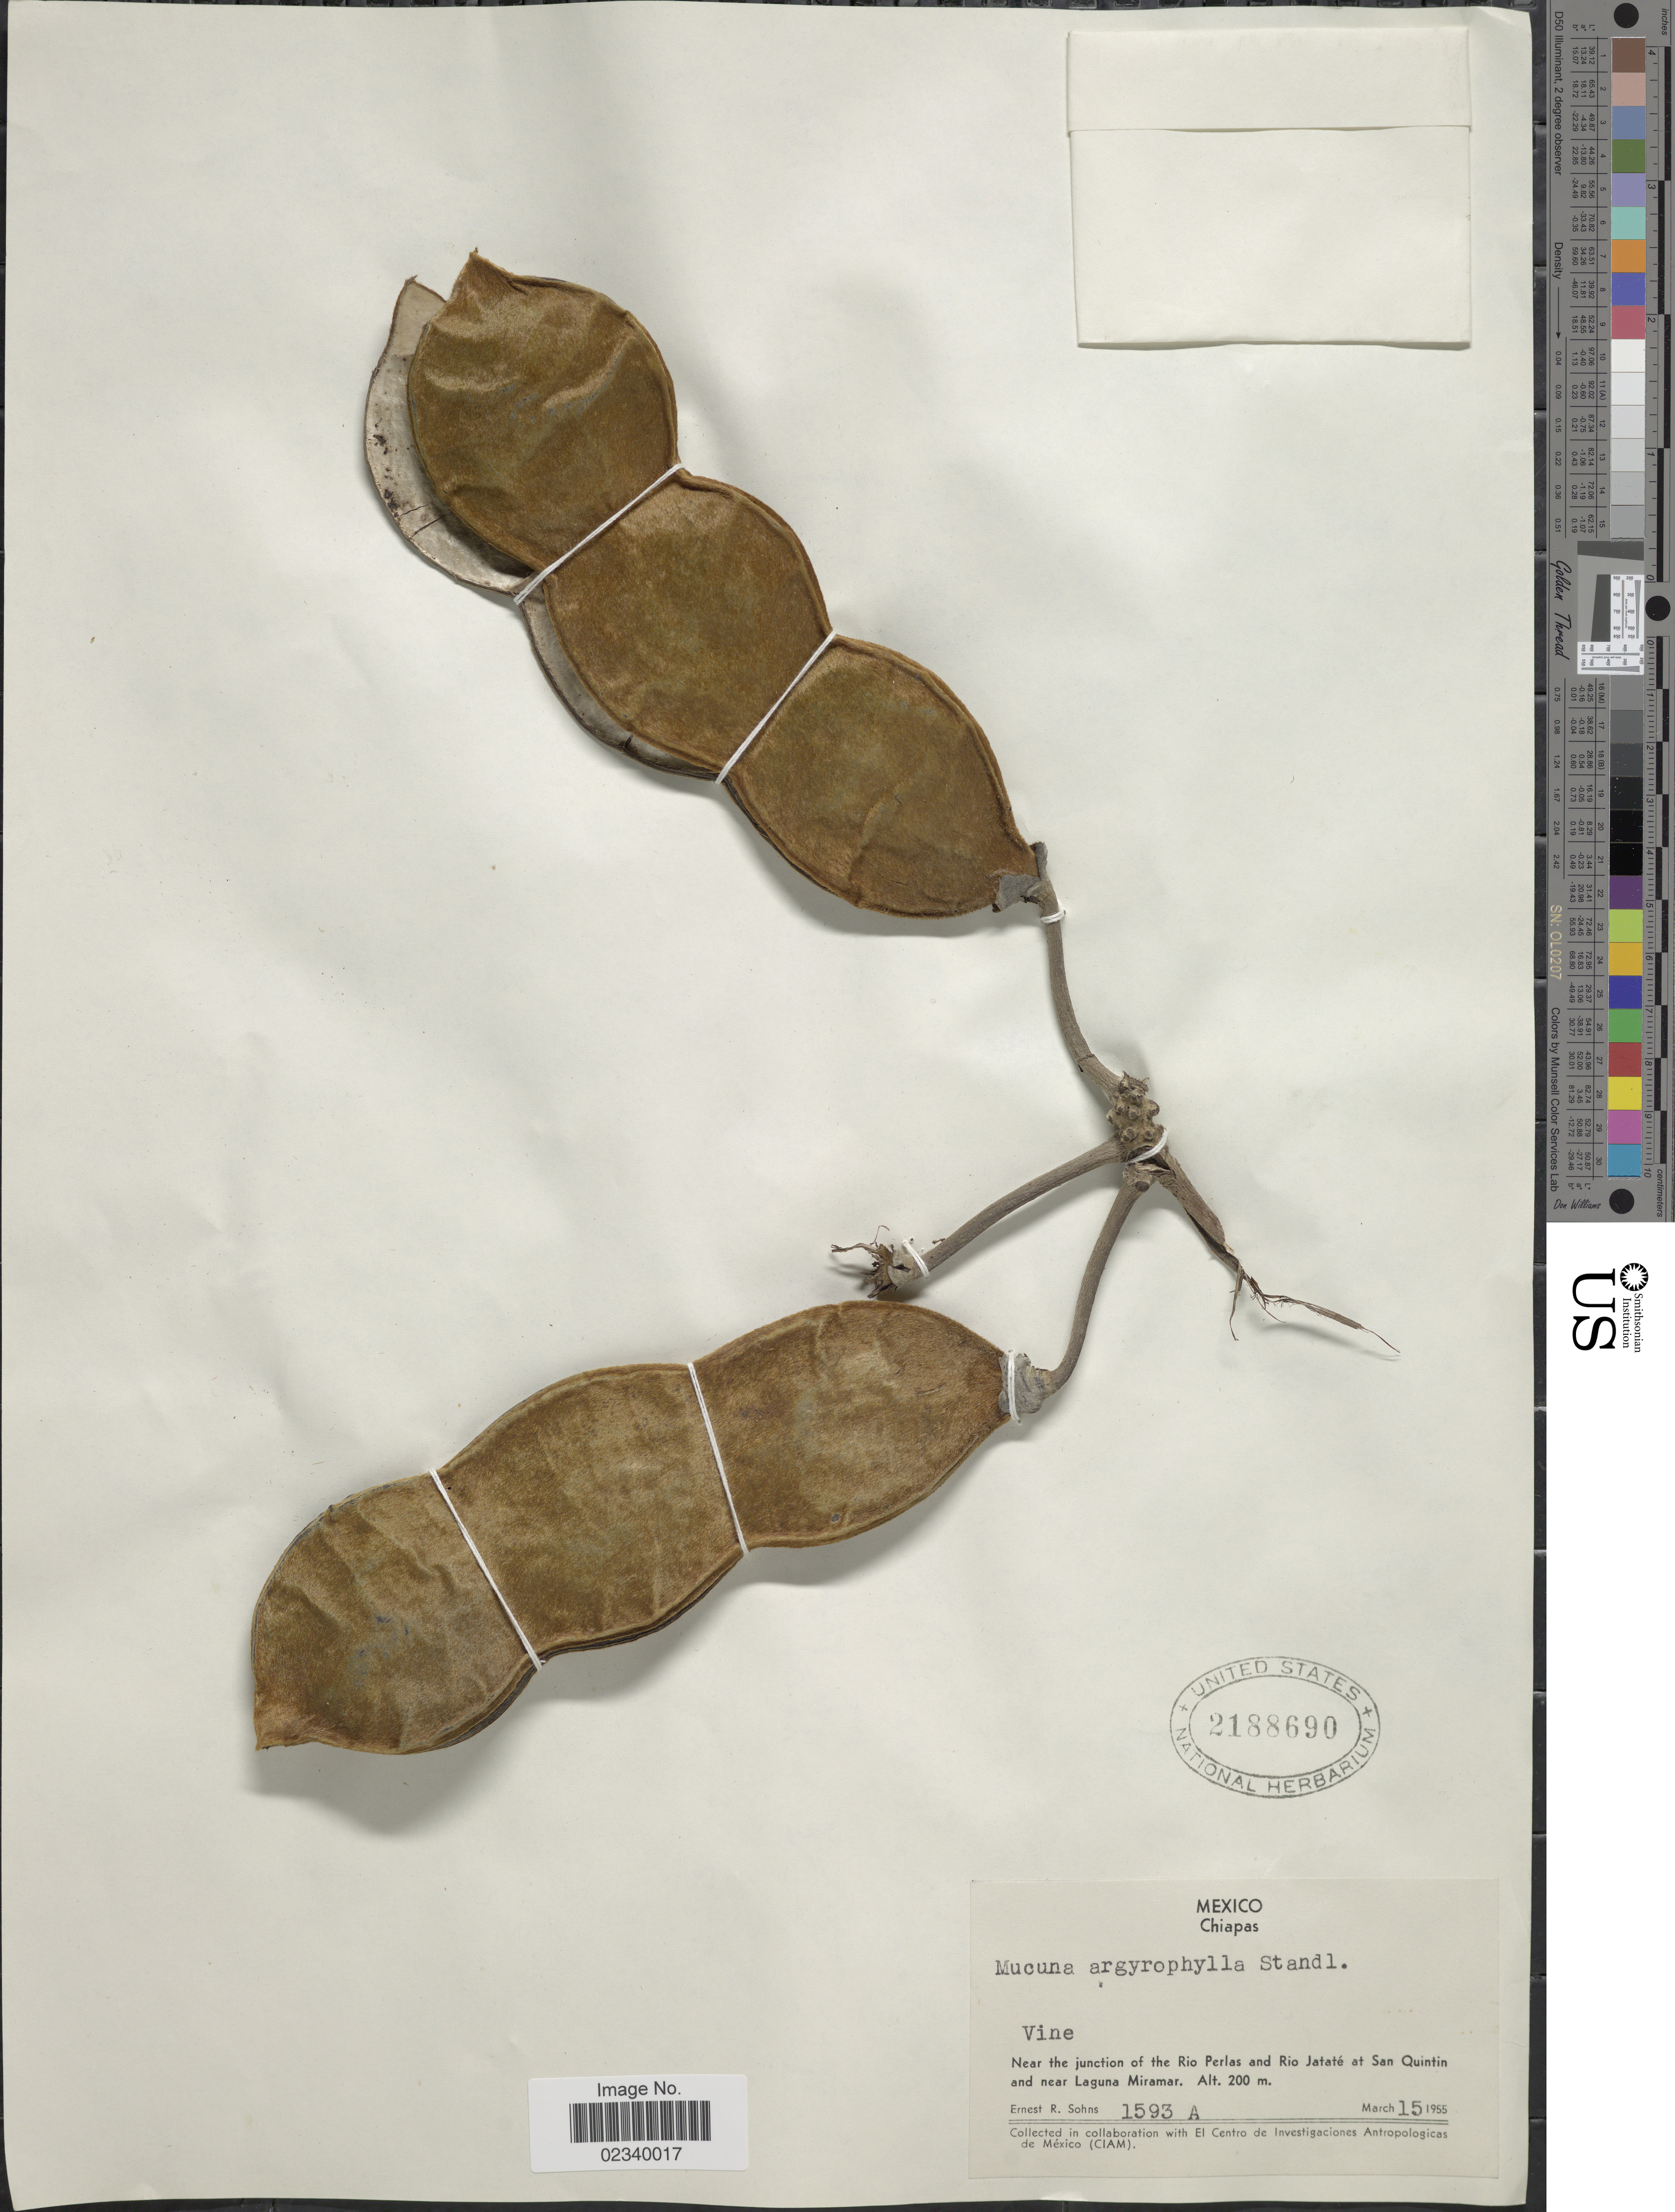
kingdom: Plantae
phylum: Tracheophyta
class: Magnoliopsida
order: Fabales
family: Fabaceae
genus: Mucuna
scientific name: Mucuna argyrophylla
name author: Standl.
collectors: E. R. Sohns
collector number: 1593A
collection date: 1955-03-15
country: Mexico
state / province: Chiapas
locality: Near the junction of the Rio Perlas at Rio Jataté at San Quintin and near Laguna Miramar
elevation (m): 200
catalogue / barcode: US 2188690